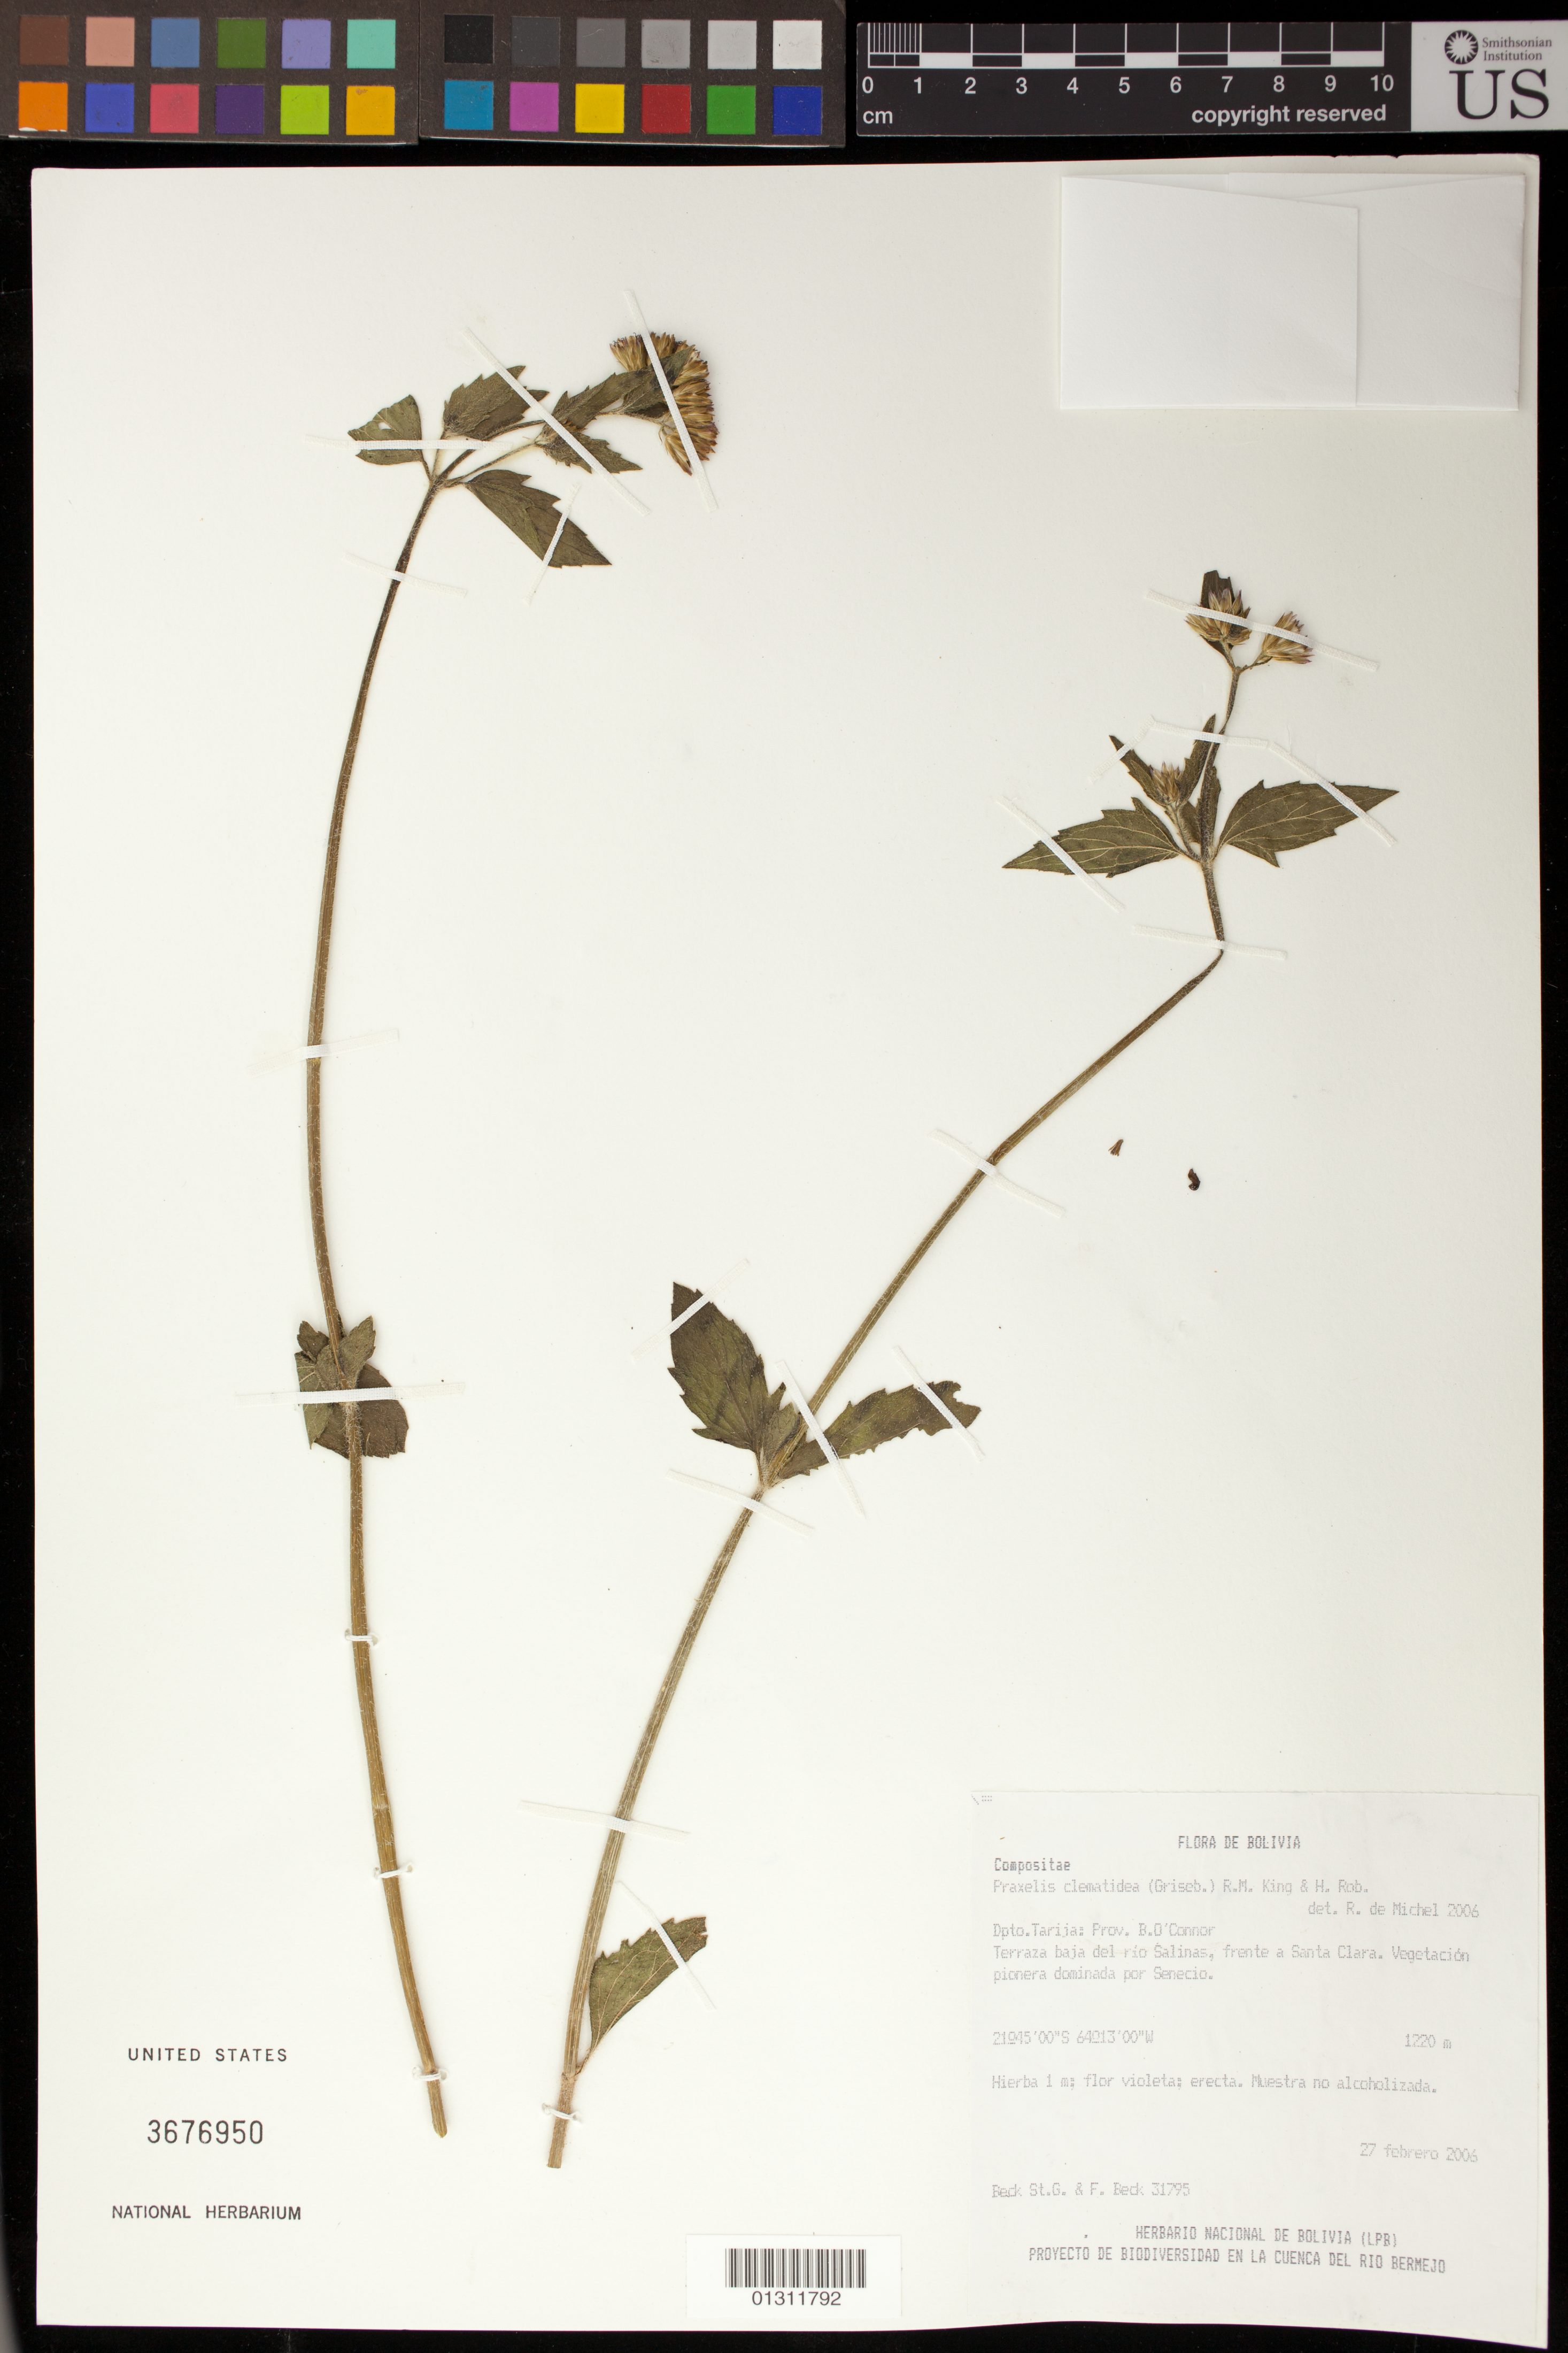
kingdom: Plantae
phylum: Tracheophyta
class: Magnoliopsida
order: Asterales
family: Asteraceae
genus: Praxelis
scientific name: Praxelis clematidea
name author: (Griseb.) R.M. King & H. Rob.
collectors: S. G. Beck & F. Beck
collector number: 31795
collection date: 2006-02-27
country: Bolivia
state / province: Tarija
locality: Dpto. Tarija: Prov. B. O. Connor, Terraza baja del rio Salinas, frente a Santa Clara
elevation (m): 1220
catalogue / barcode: US 3676950